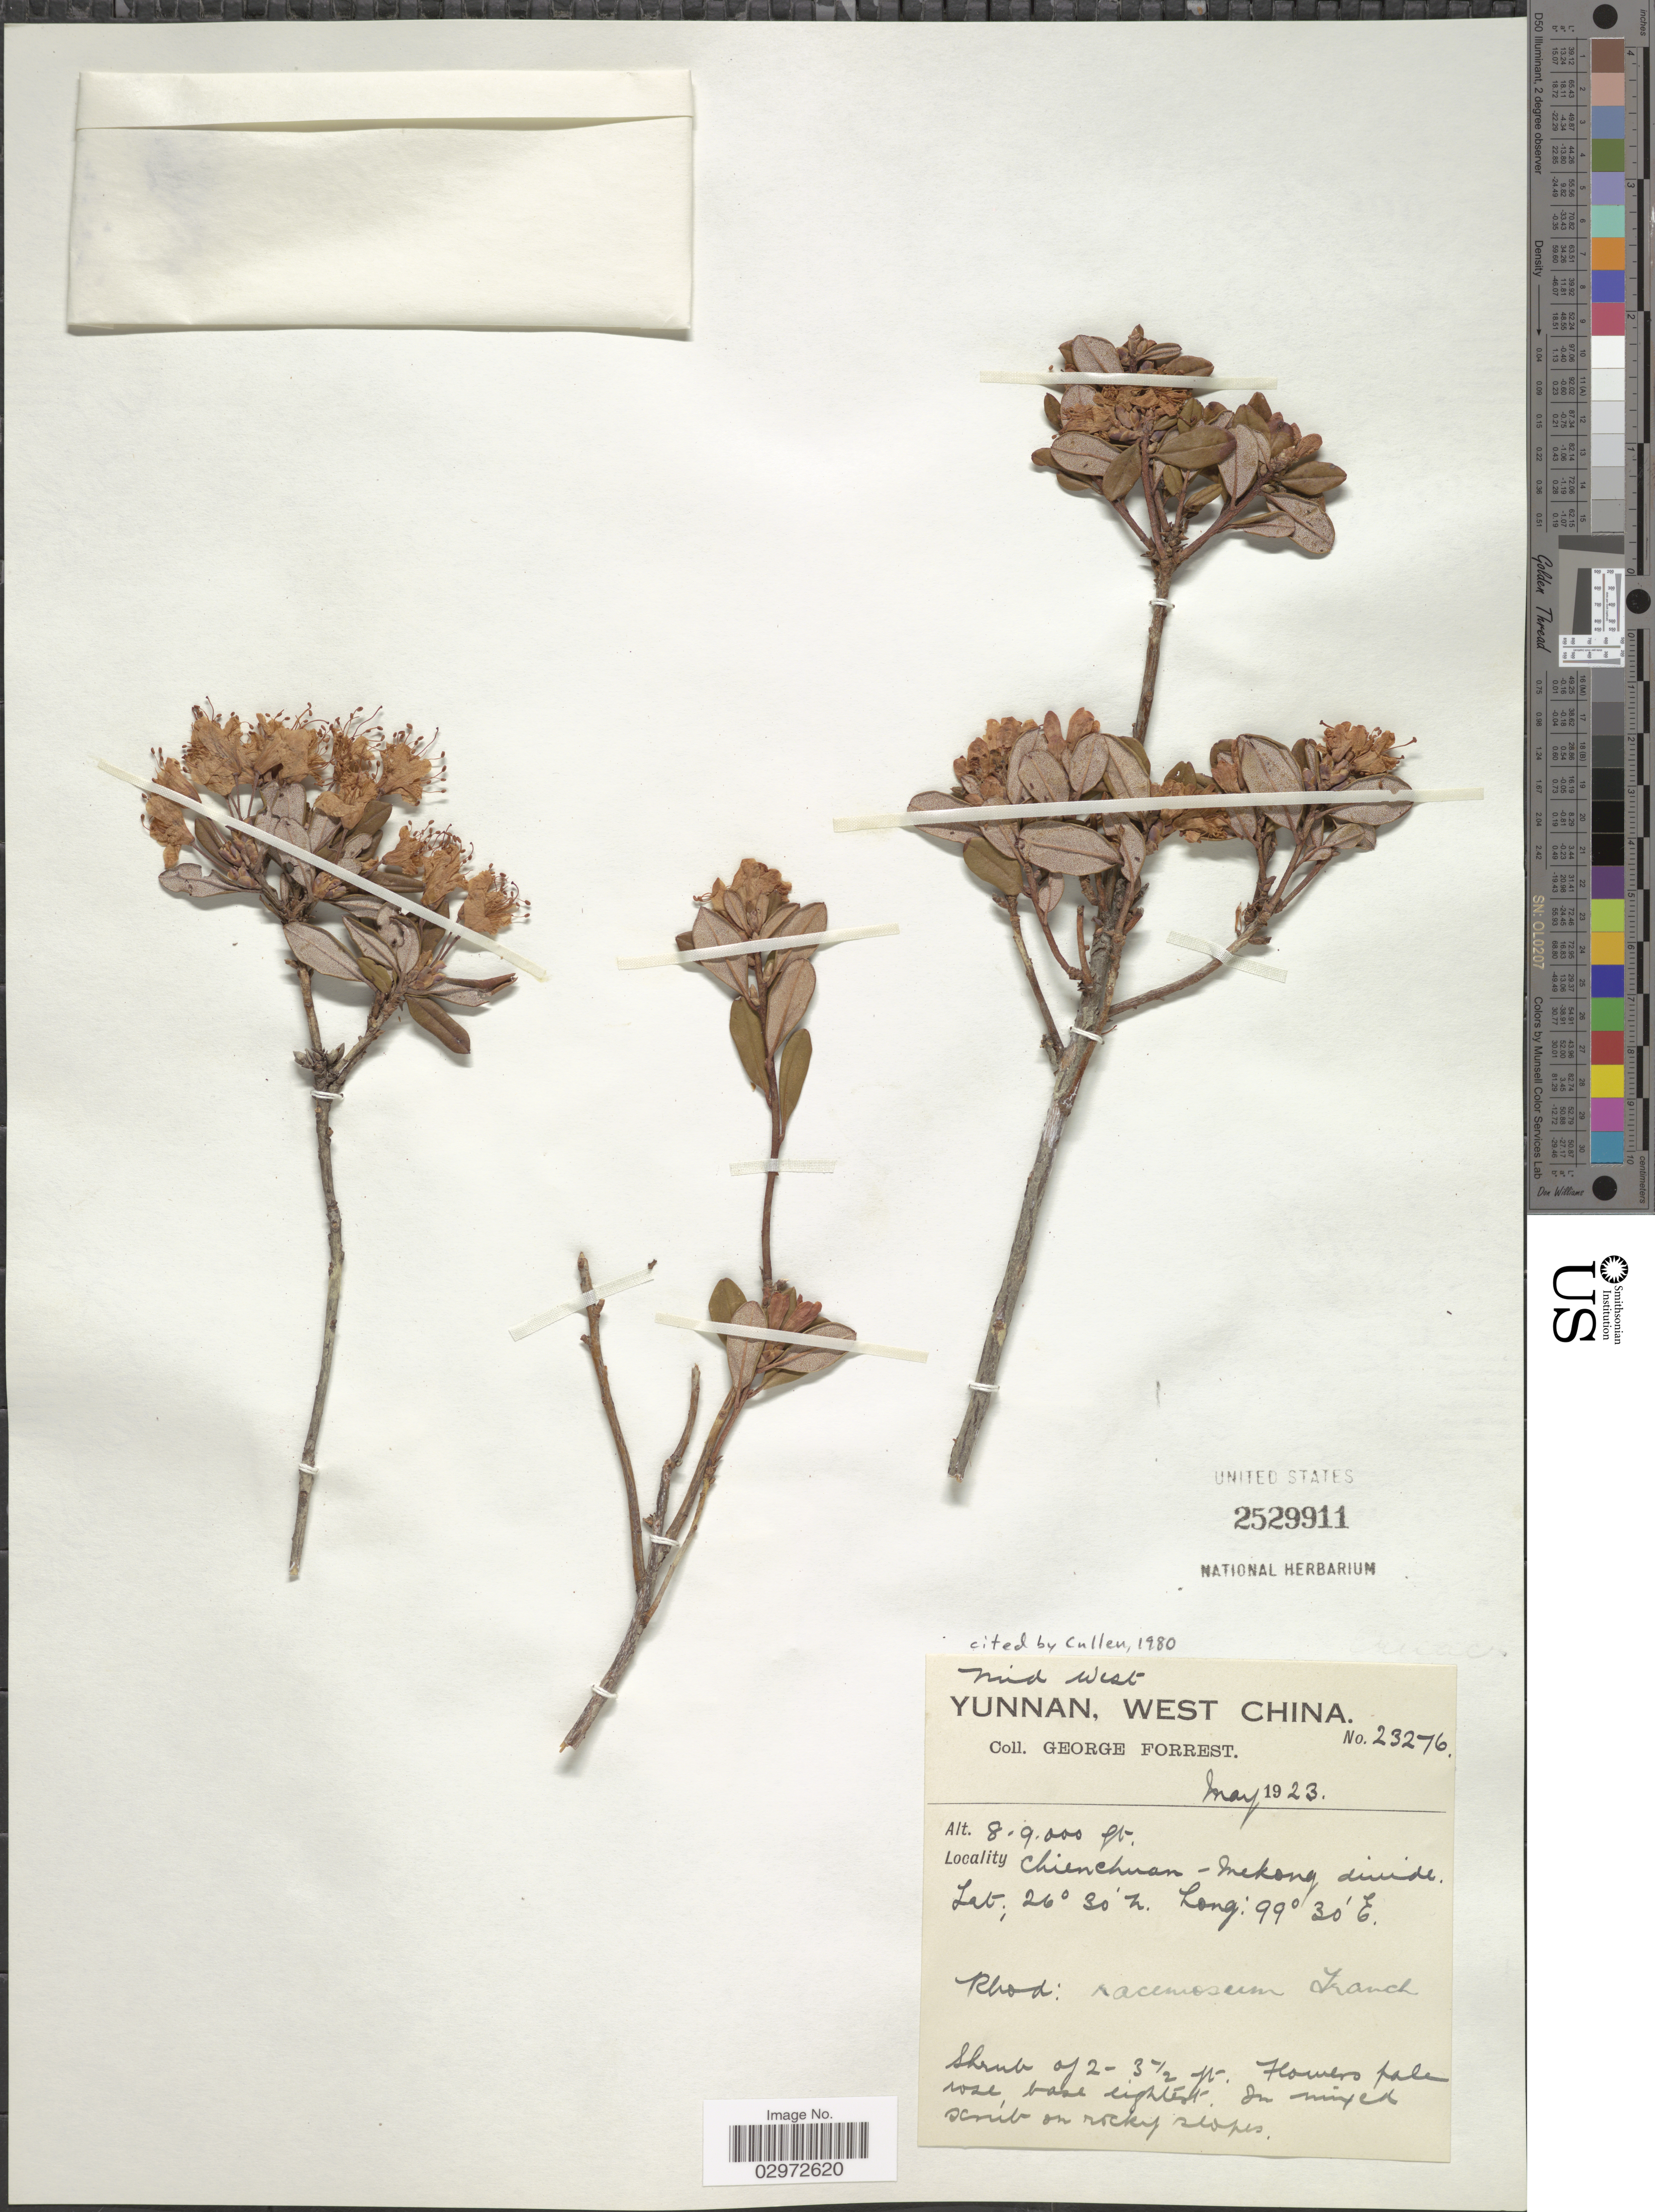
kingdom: Plantae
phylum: Tracheophyta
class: Magnoliopsida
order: Ericales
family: Ericaceae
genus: Rhododendron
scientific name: Rhododendron racemosum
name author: Franch.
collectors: G. Forrest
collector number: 23276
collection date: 1923-05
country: China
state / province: Yunnan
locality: Mid West Yunnan, Chienchuan-Mekong divide.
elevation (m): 2713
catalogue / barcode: US 2529911